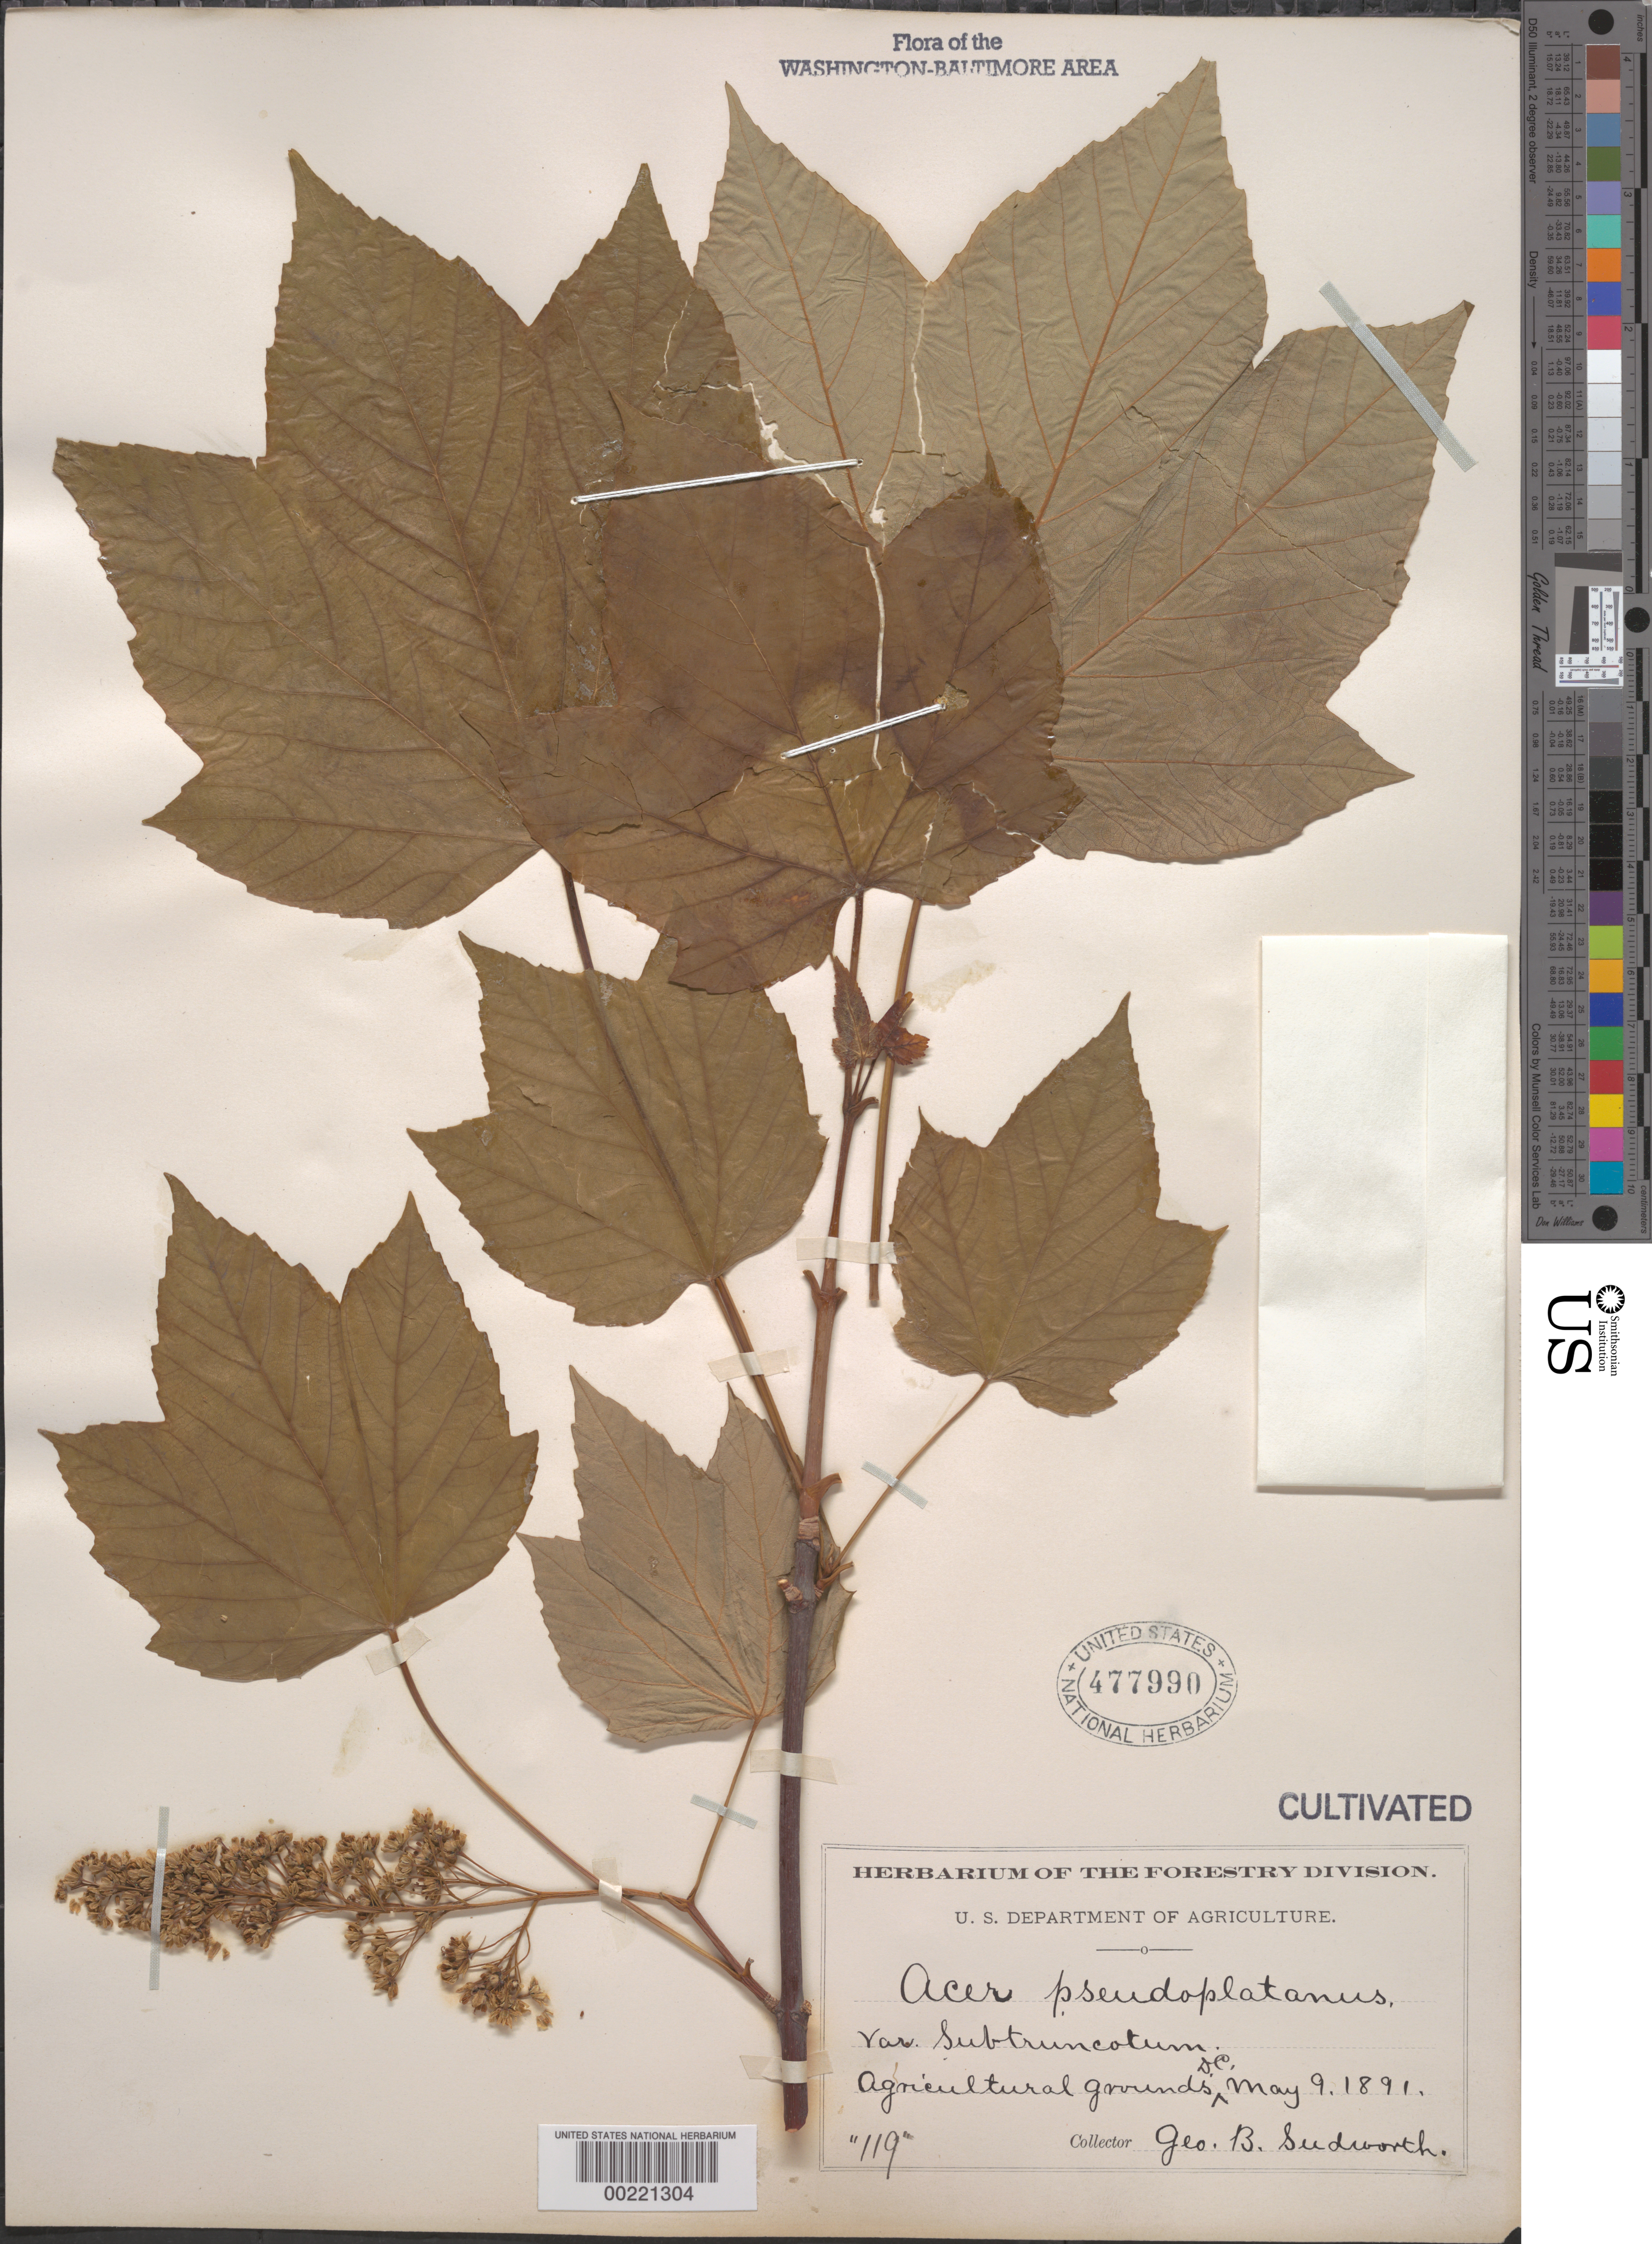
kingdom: Plantae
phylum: Tracheophyta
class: Magnoliopsida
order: Sapindales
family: Sapindaceae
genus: Acer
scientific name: Acer pseudoplatanus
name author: L.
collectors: G. B. Sudworth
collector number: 119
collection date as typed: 09 May 1891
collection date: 1891-05-09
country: United States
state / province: District of Columbia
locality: Department of Agriculture grounds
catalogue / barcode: US 477990